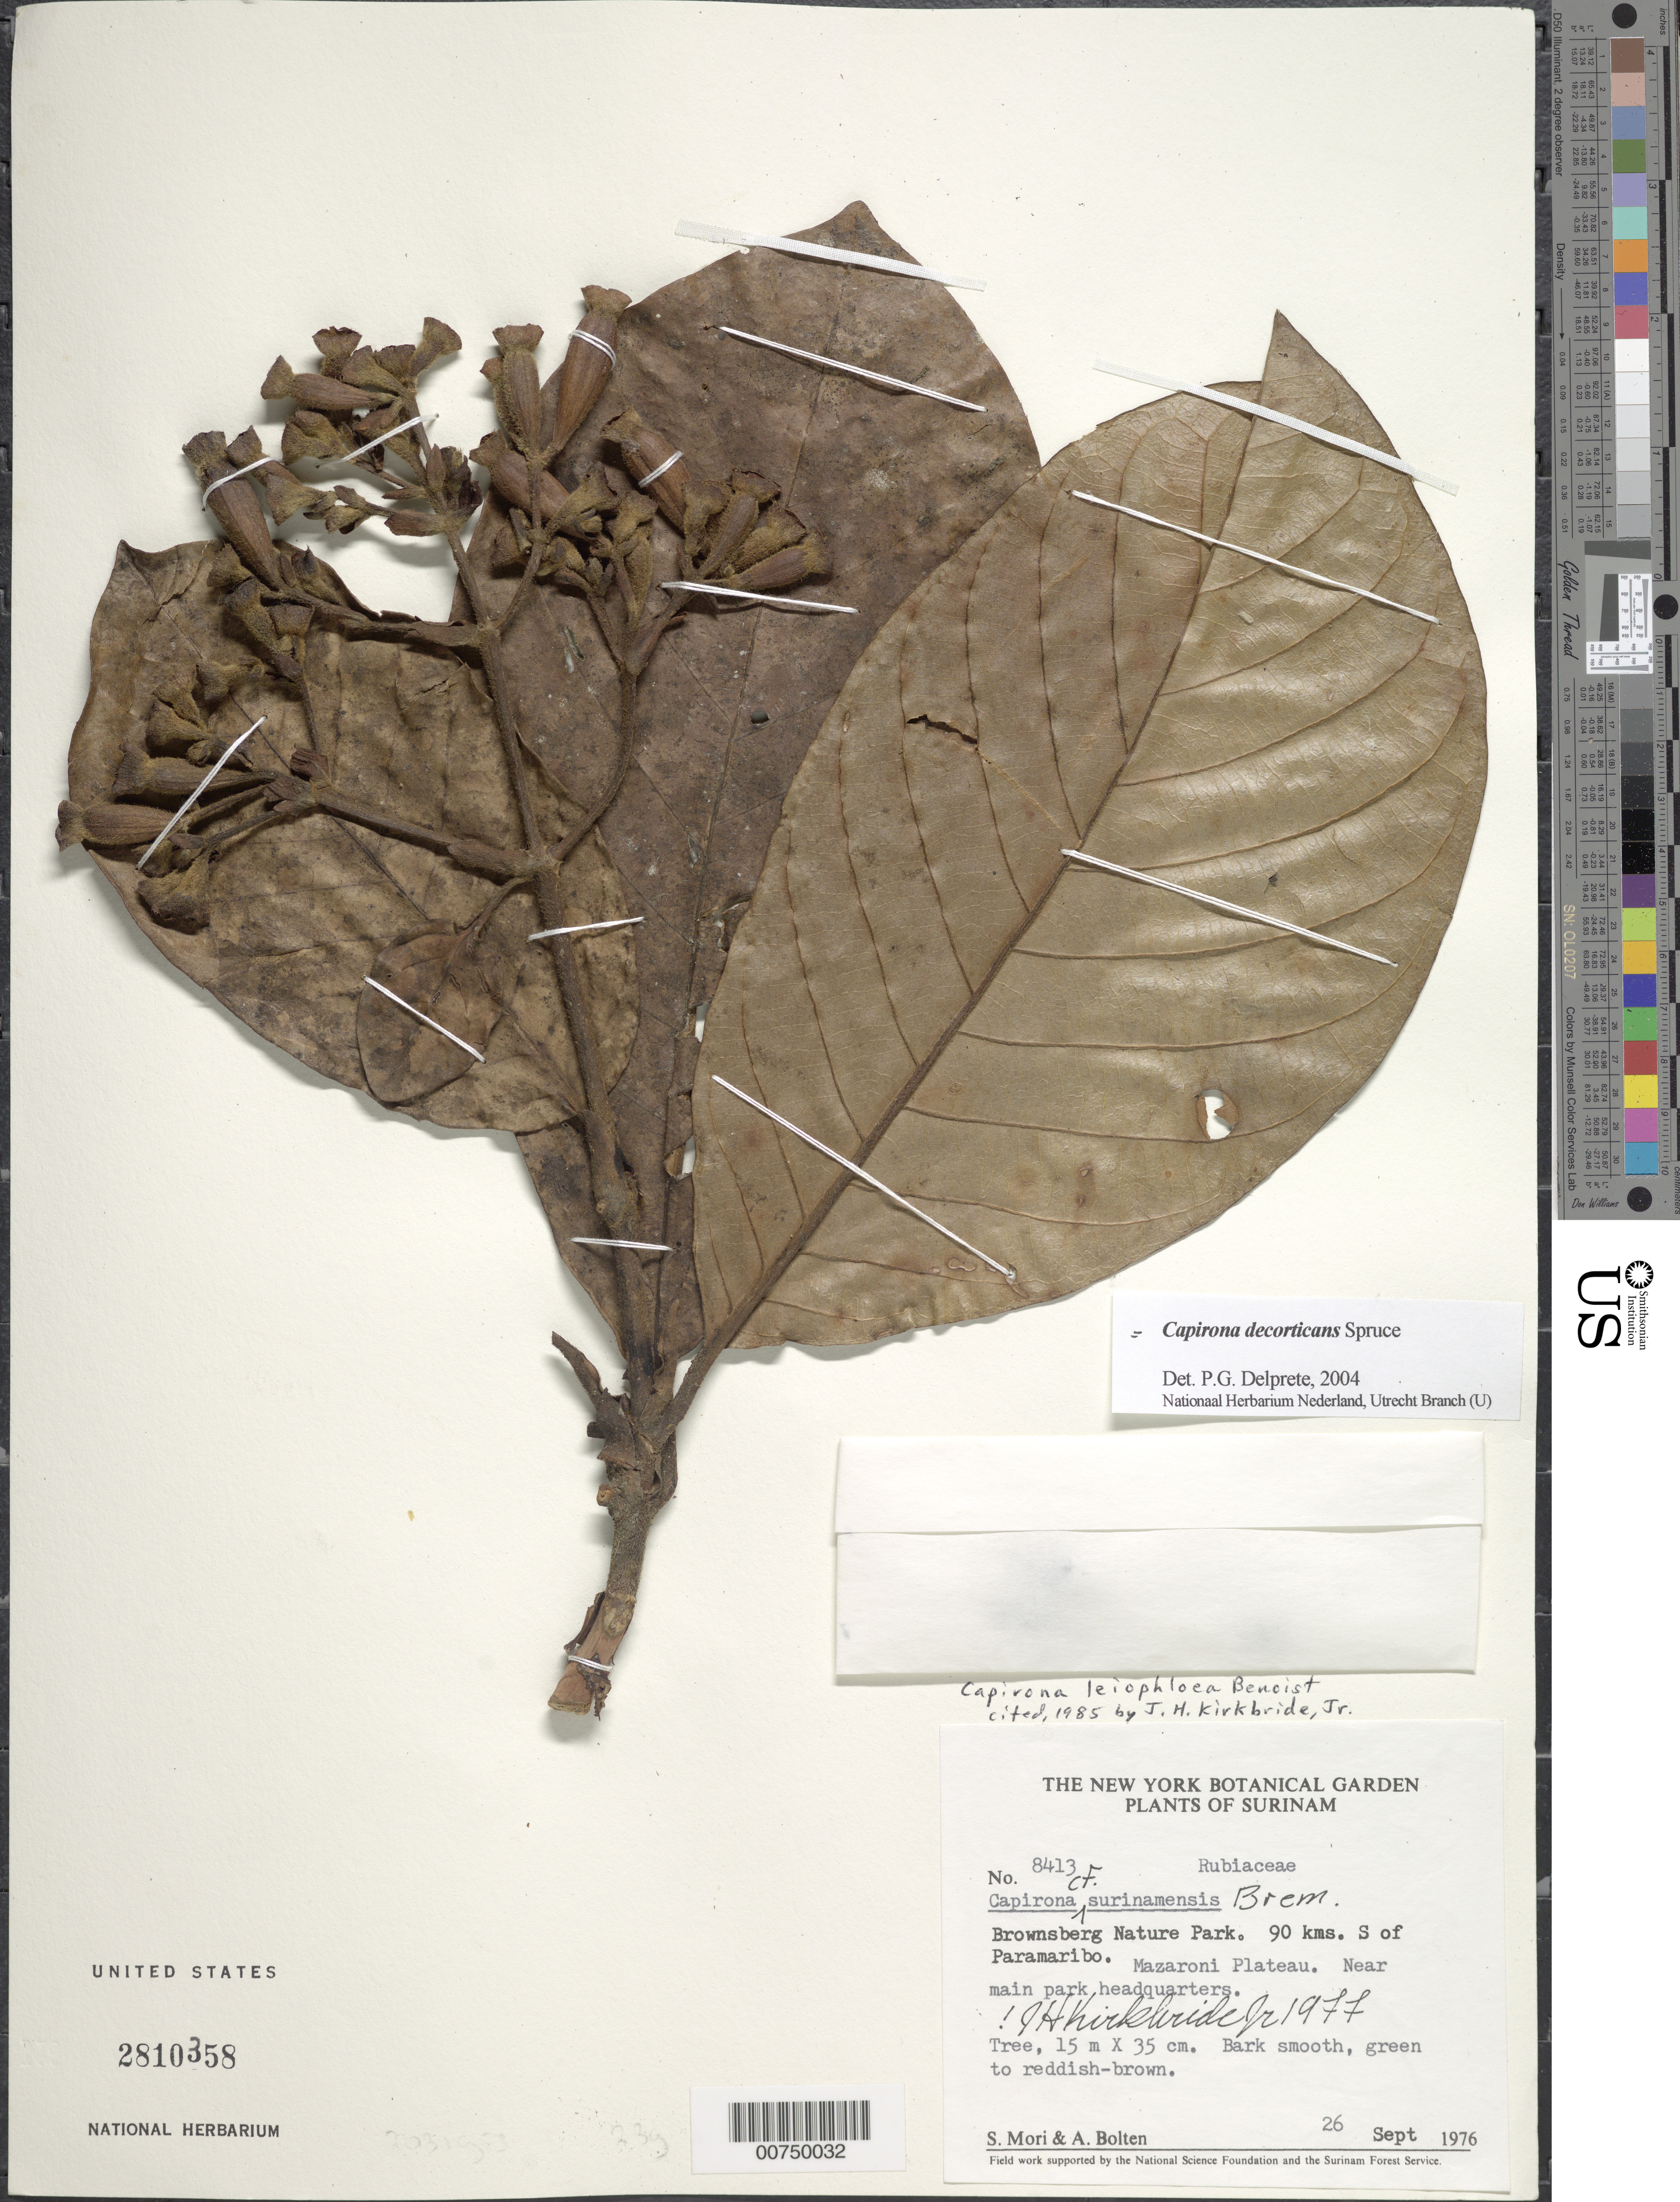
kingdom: Plantae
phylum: Tracheophyta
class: Magnoliopsida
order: Gentianales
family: Rubiaceae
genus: Capirona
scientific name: Capirona decorticans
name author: Spruce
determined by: Delprete, P. G., Herb. de Guyane Cay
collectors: S. Mori & A. Bolten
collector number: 8413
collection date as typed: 26-Sep-76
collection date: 1976-09-26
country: Suriname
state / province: Brokopondo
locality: Brownsberg Nature Reserve, 90 km S of Paramaribo, Mazaroni Plateau, near main park headquarters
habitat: Plateau of park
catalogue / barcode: US 2810358